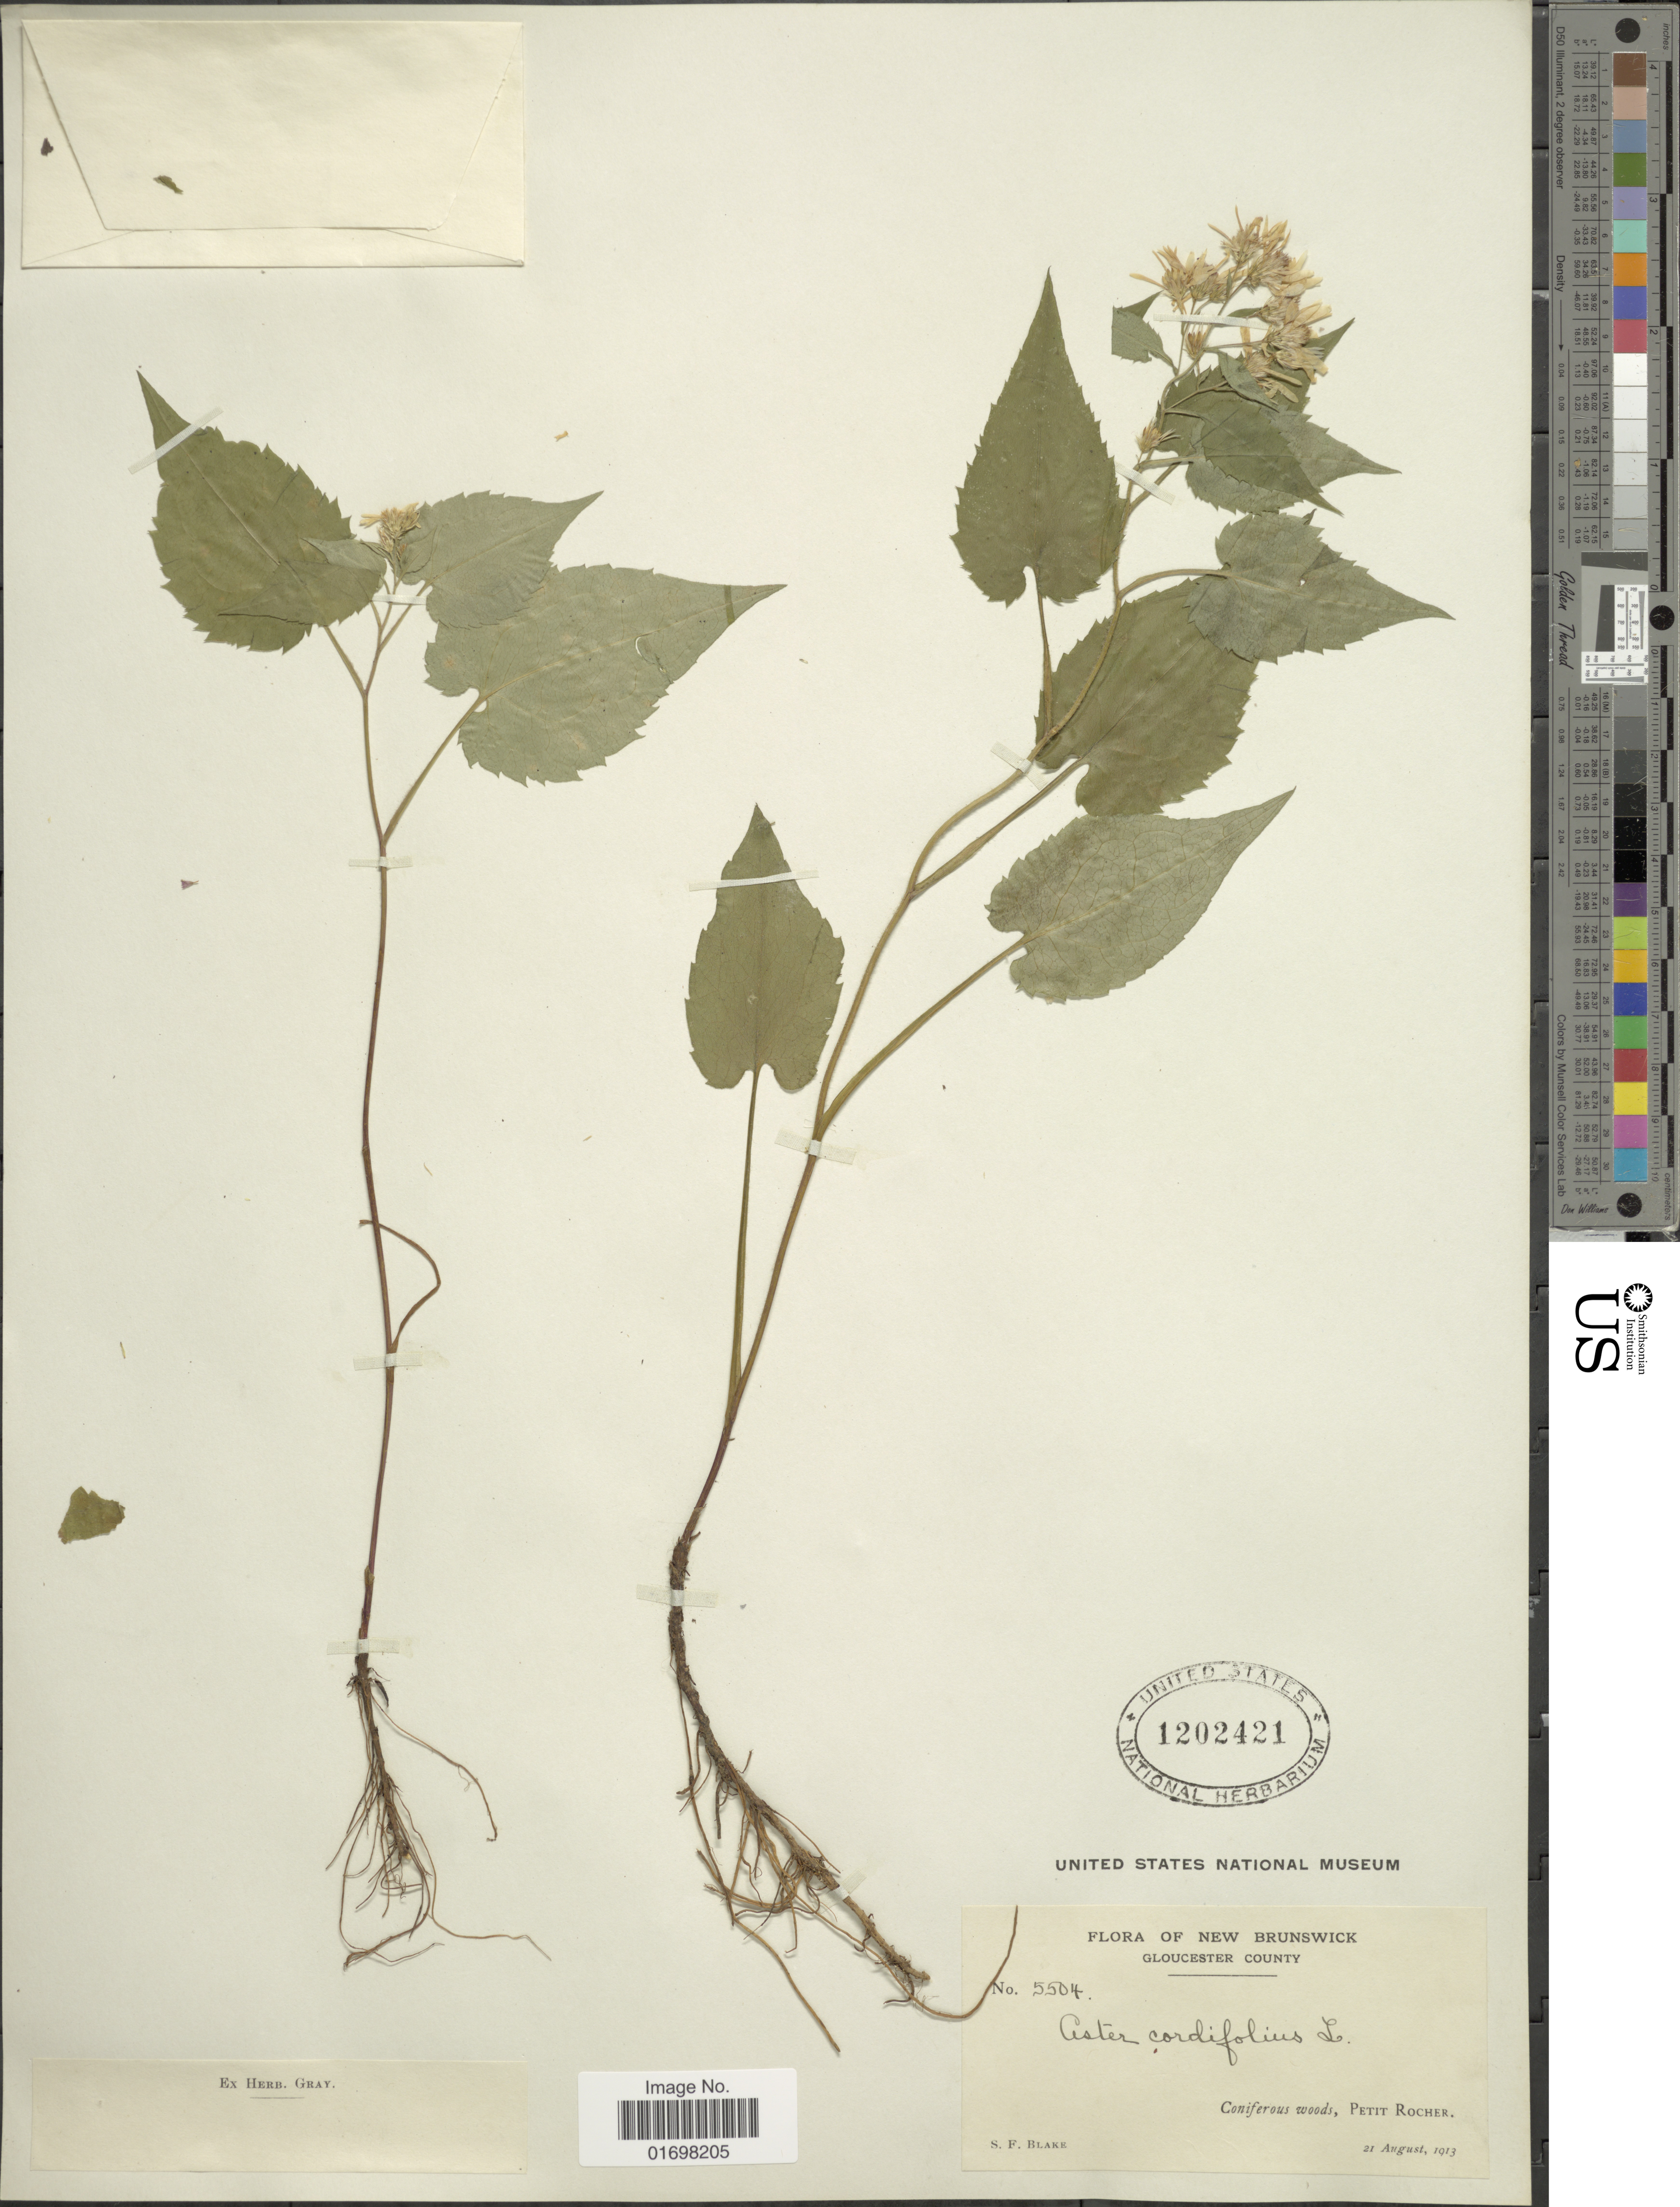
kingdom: Plantae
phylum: Tracheophyta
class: Magnoliopsida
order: Asterales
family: Asteraceae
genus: Symphyotrichum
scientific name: Symphyotrichum cordifolium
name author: (L.) G.L. Nesom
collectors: S. Blake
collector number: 5504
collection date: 1913-08-21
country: Canada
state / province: New Brunswick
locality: Cloucester County, Petit Rocher.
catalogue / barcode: US 1202421